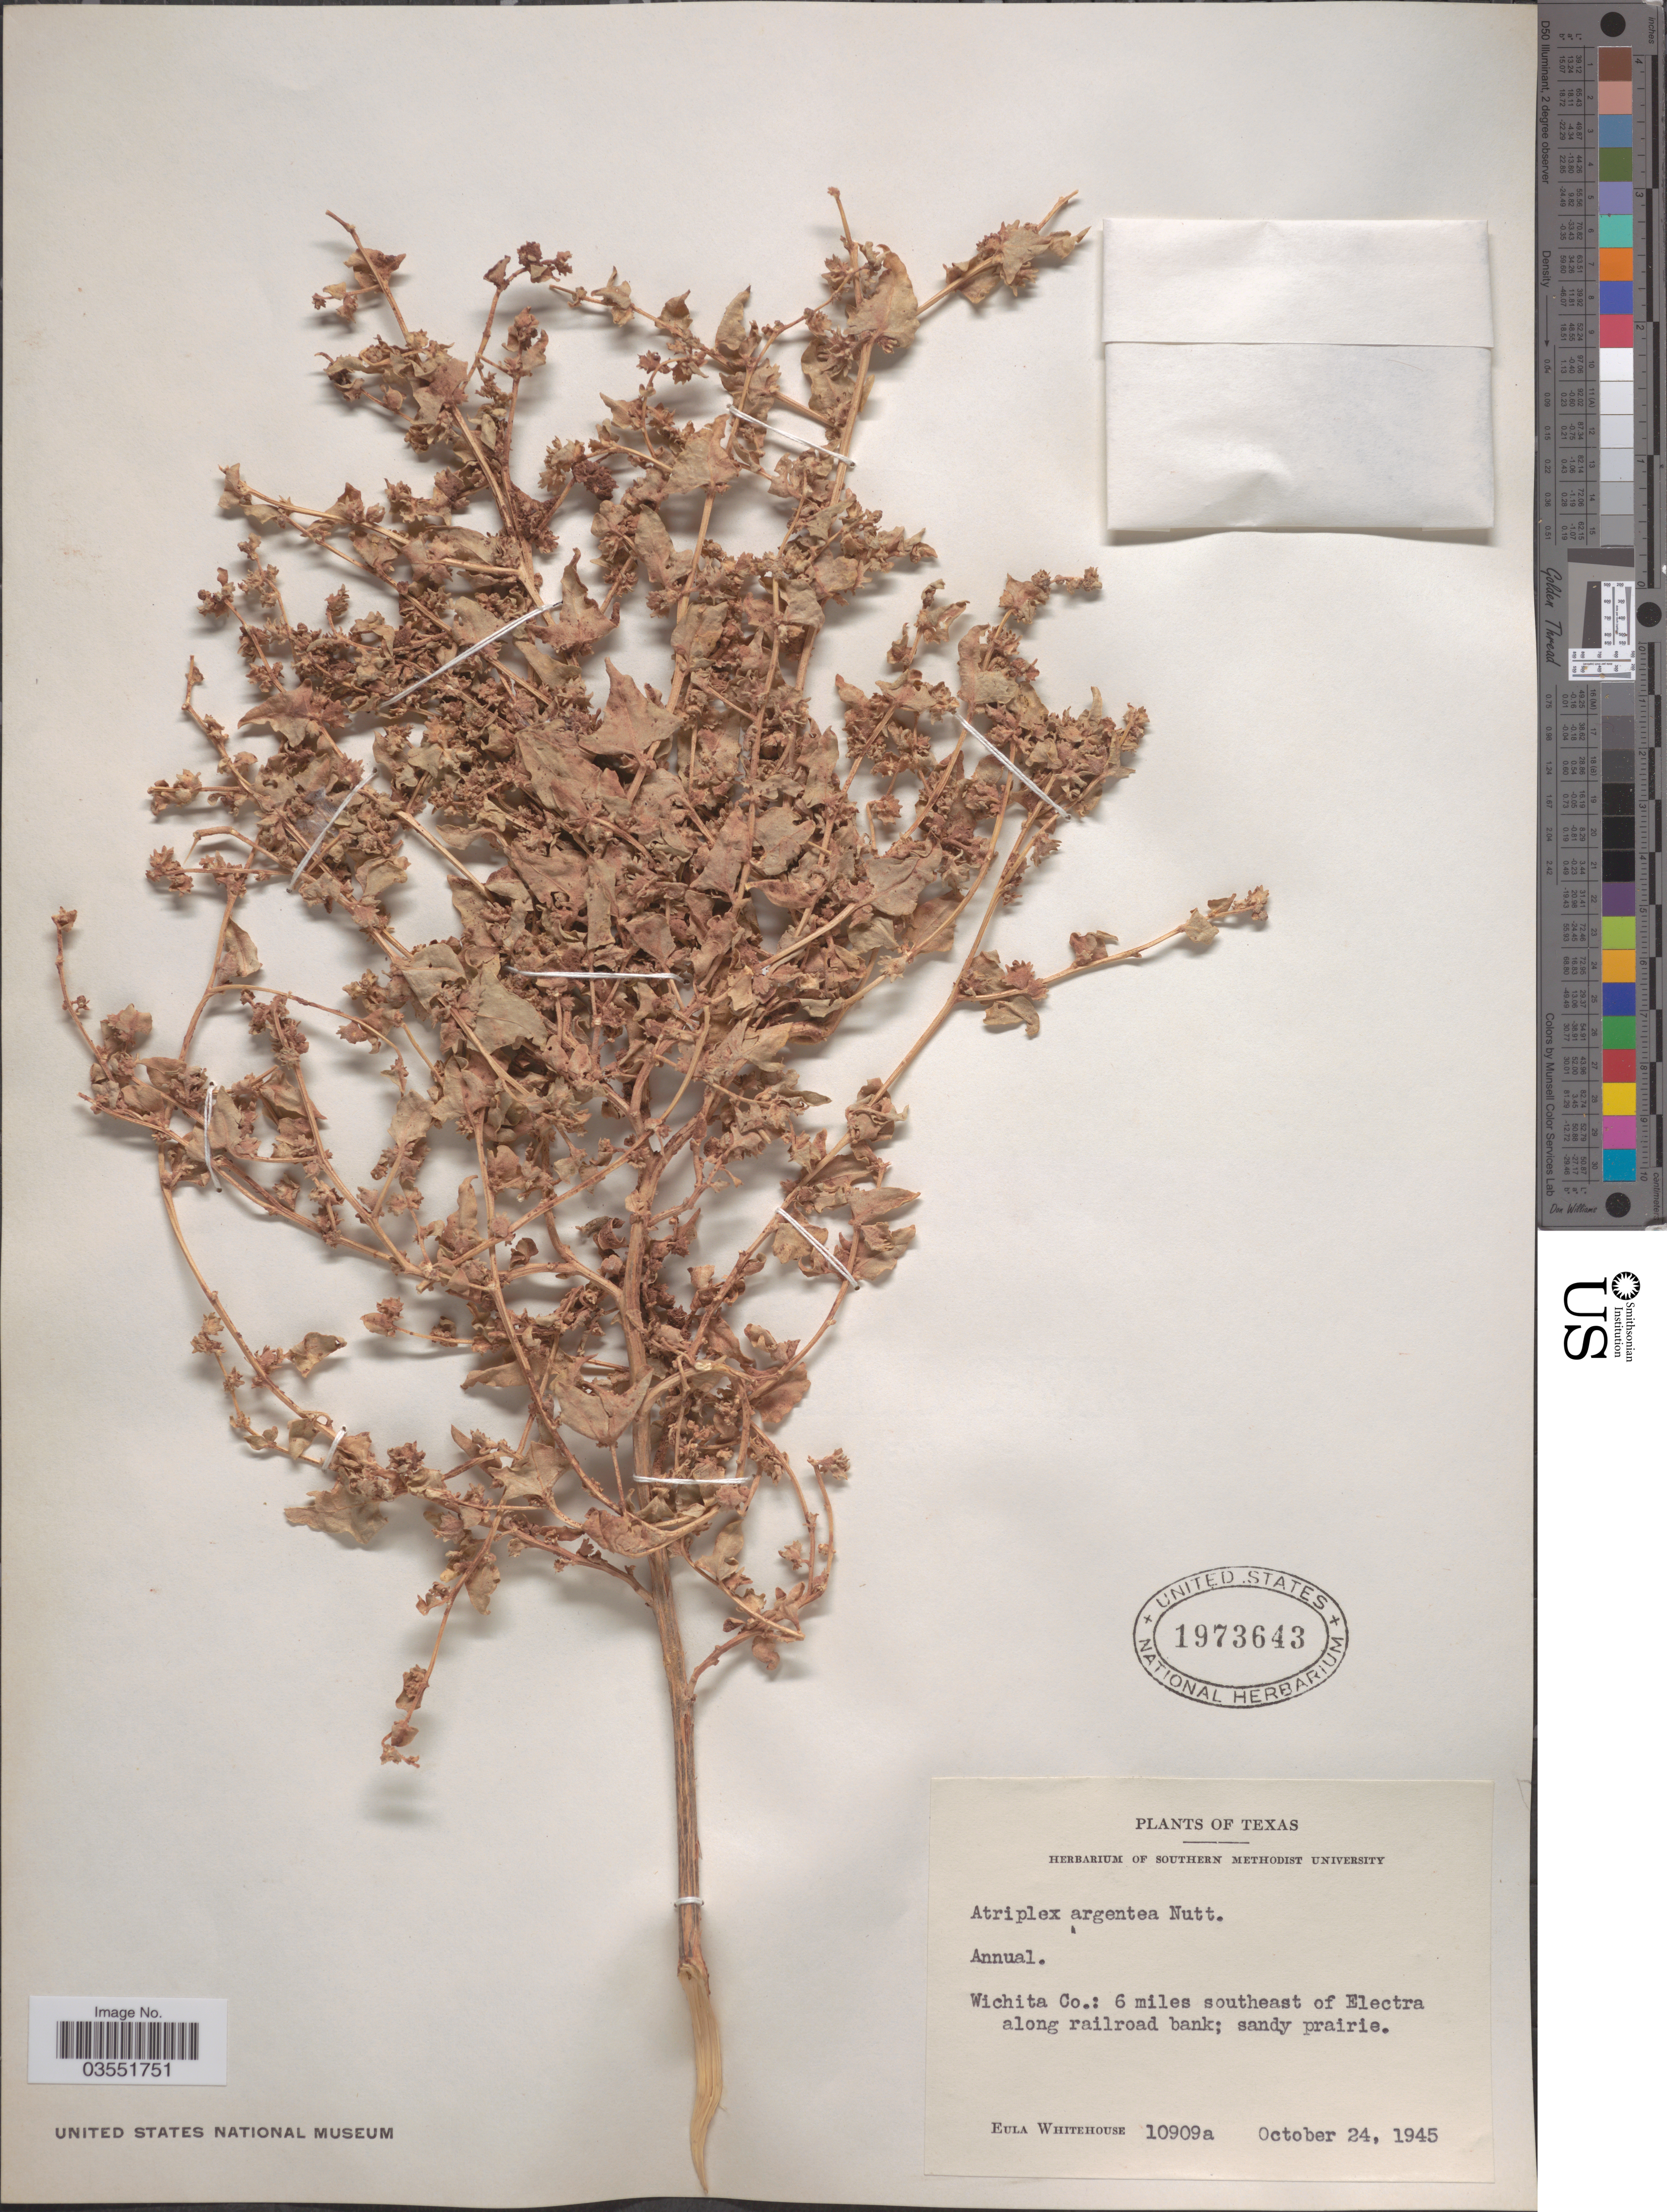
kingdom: Plantae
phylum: Tracheophyta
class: Magnoliopsida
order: Caryophyllales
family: Amaranthaceae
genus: Atriplex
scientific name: Atriplex expansa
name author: S. Watson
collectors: E. Whitehouse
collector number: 10909a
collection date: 1945-10-24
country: United States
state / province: Texas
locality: Wichita Co.: 6 miles southeast of Electra along railroad bank.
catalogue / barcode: US 1973643